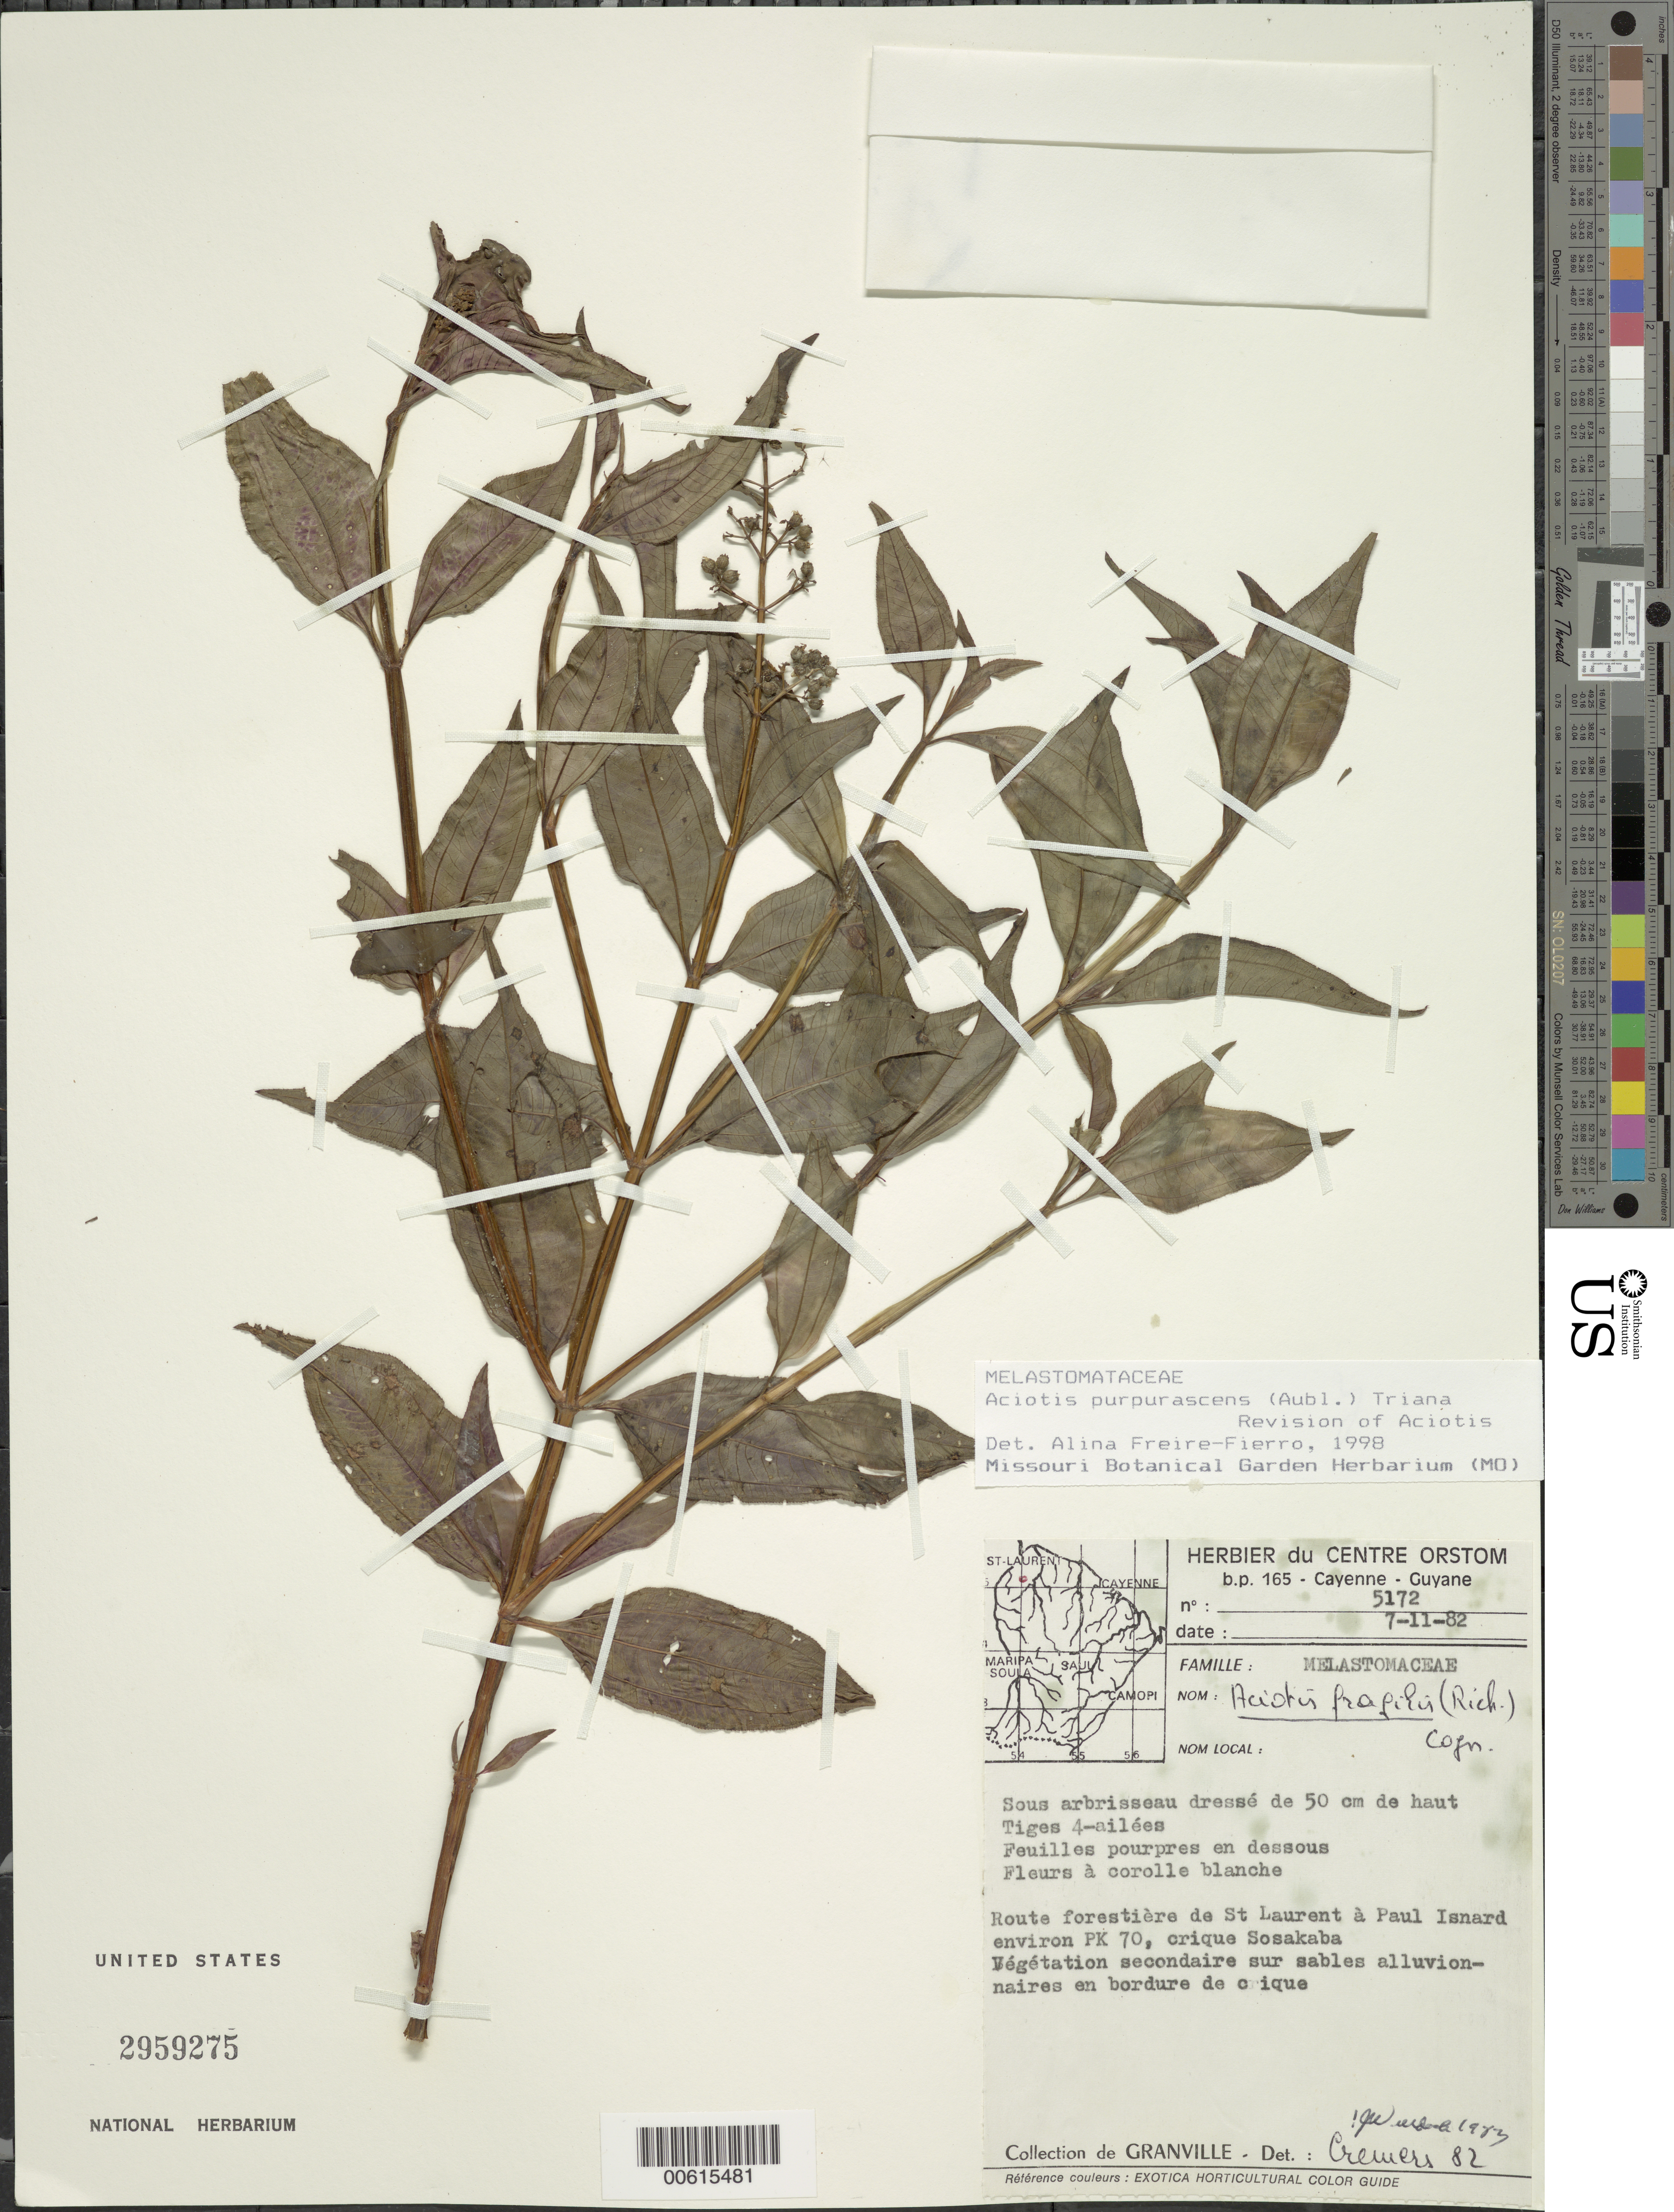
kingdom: Plantae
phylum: Tracheophyta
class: Magnoliopsida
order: Myrtales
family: Melastomataceae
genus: Aciotis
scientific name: Aciotis purpurascens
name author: (Aubl.) Triana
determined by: Freire-Fierro, A.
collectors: J.-J. de Granville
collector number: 5172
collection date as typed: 7-Nov-82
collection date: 1982-11-07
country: French Guiana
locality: St. Laurent à Paul Isnard, PK 70, crique Sosakaba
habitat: Vegetation secondaire sur sables alluvionnaires en bordure de crique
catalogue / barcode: US 2959275